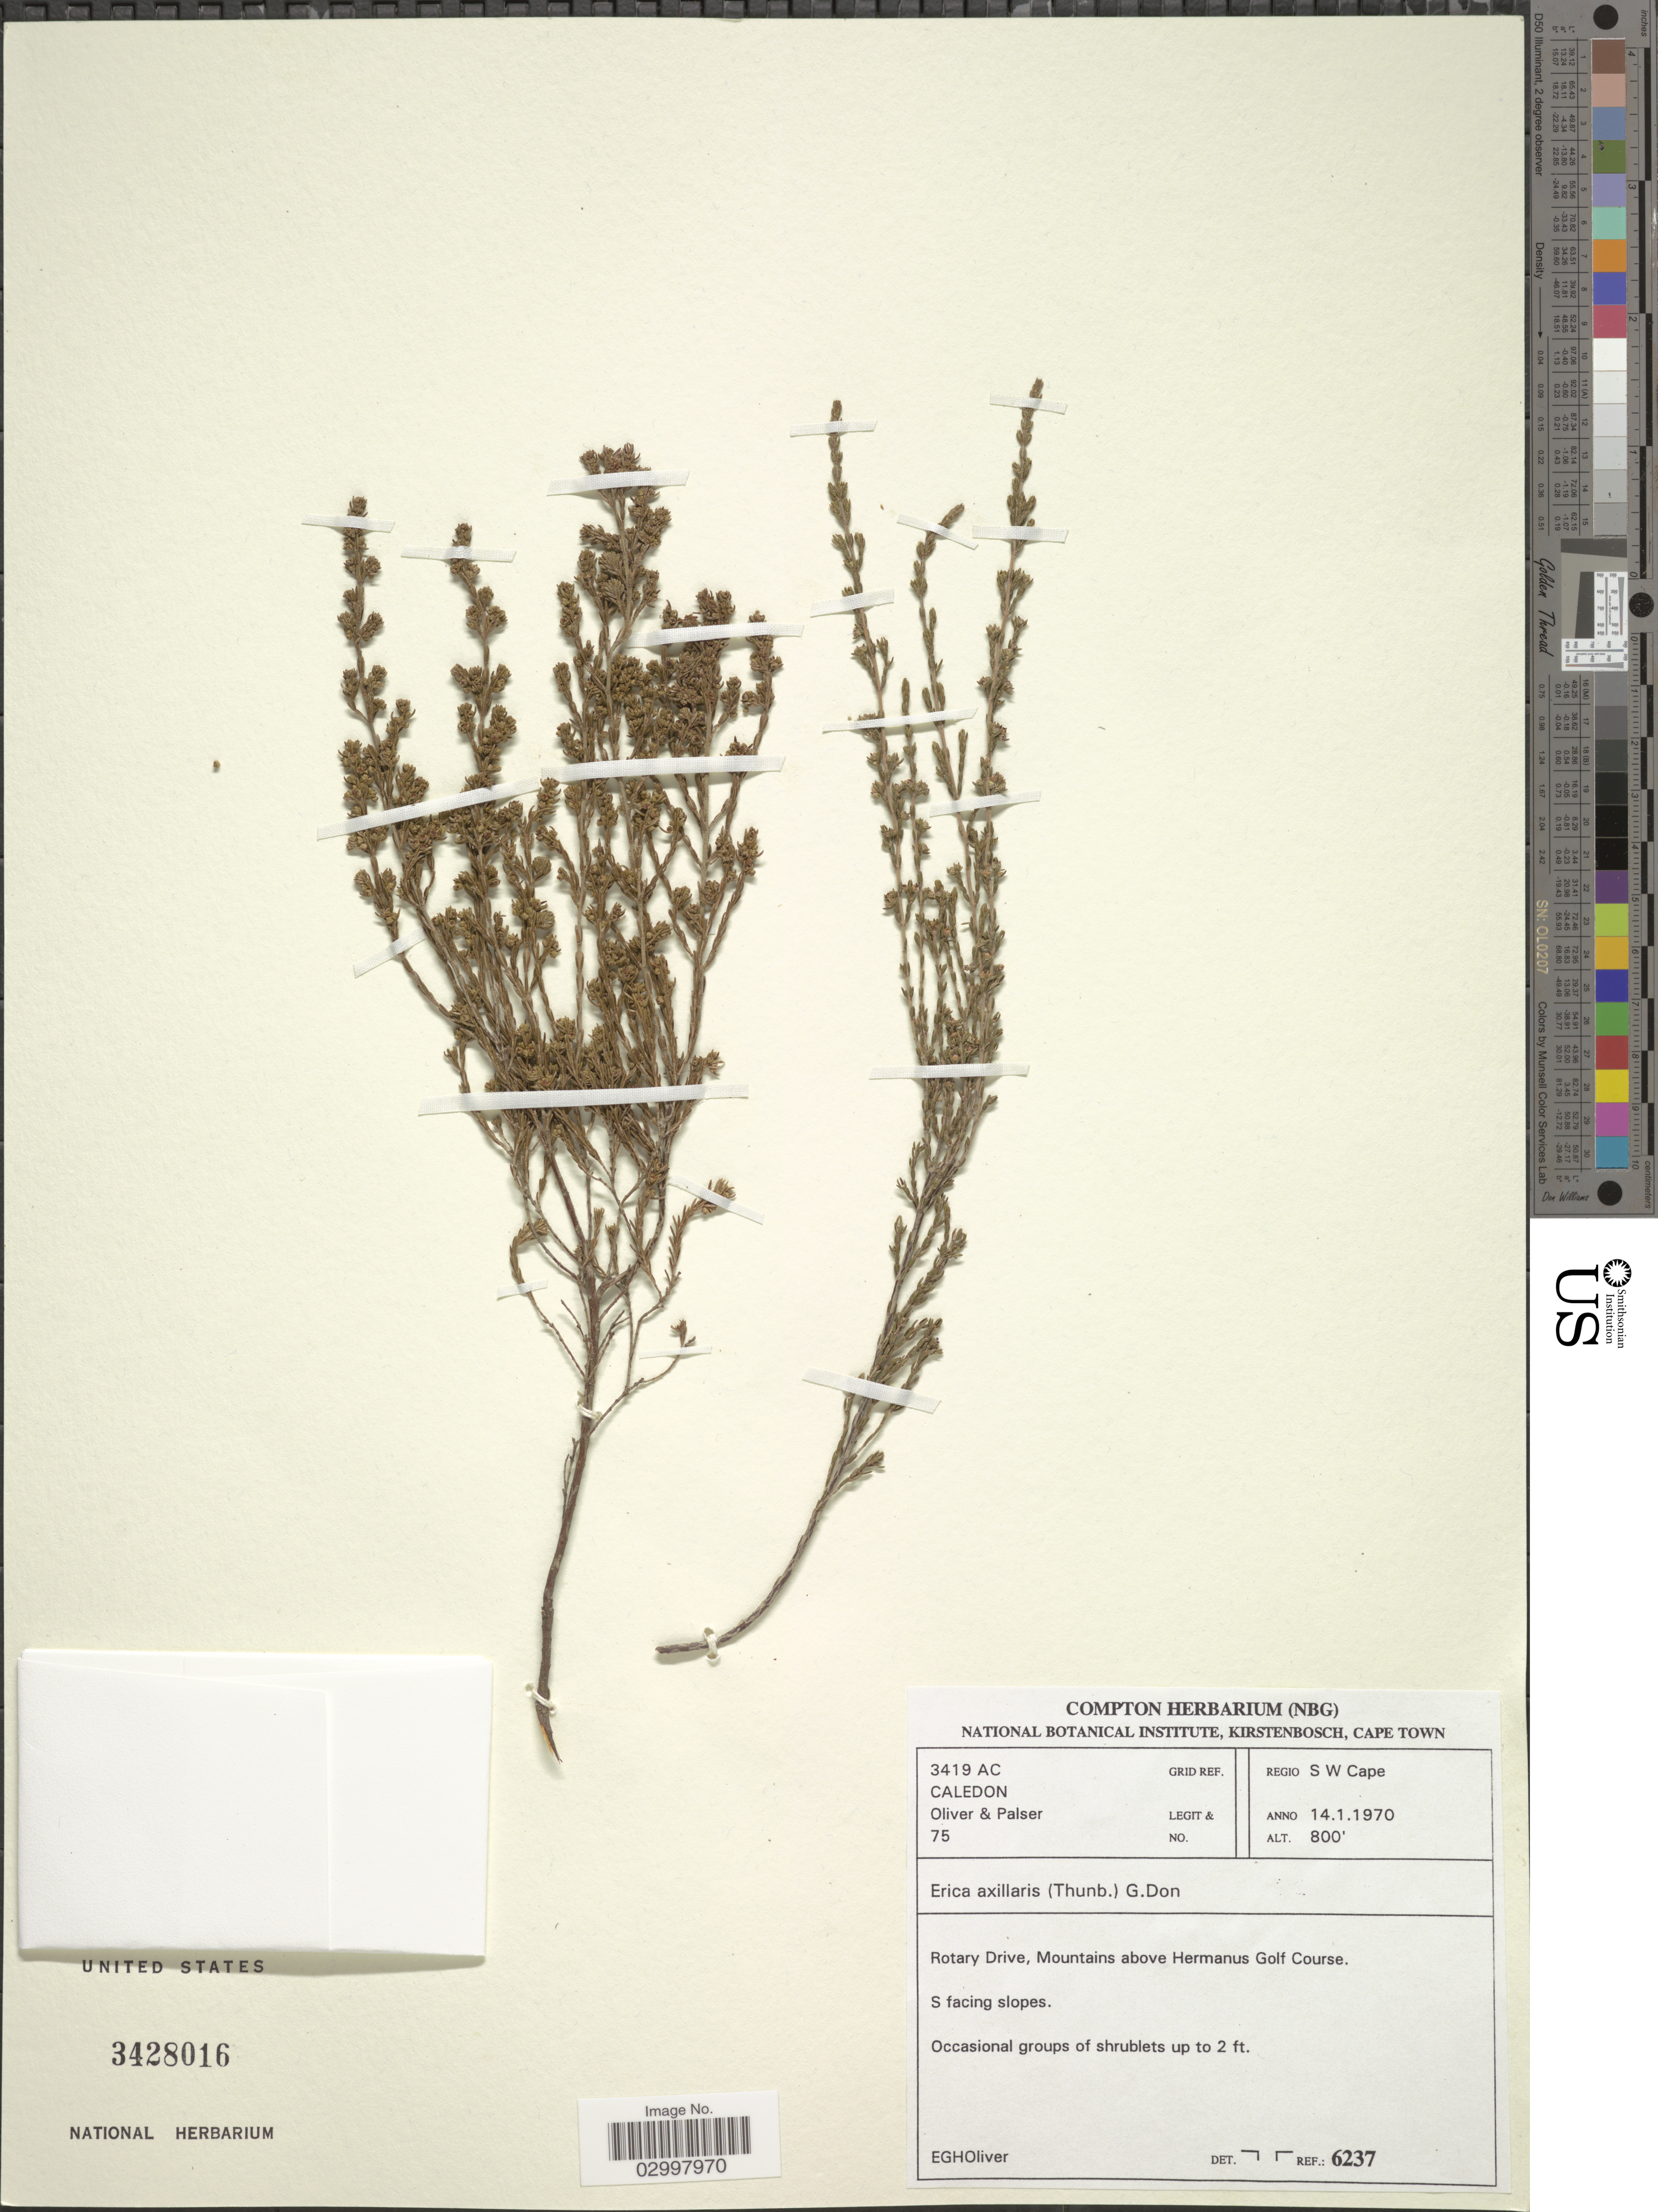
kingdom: Plantae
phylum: Tracheophyta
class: Magnoliopsida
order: Ericales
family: Ericaceae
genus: Erica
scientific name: Erica axillaris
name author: Thunb.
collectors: Oliver, -- & Palser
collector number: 75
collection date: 1970-01-14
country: South Africa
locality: Regio S W Cape. Grid Ref. 3419 AC Caledon. Rotary Drive, Mountains above Hermanus Golf Course. S facing slope.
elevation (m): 244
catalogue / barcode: US 3428016